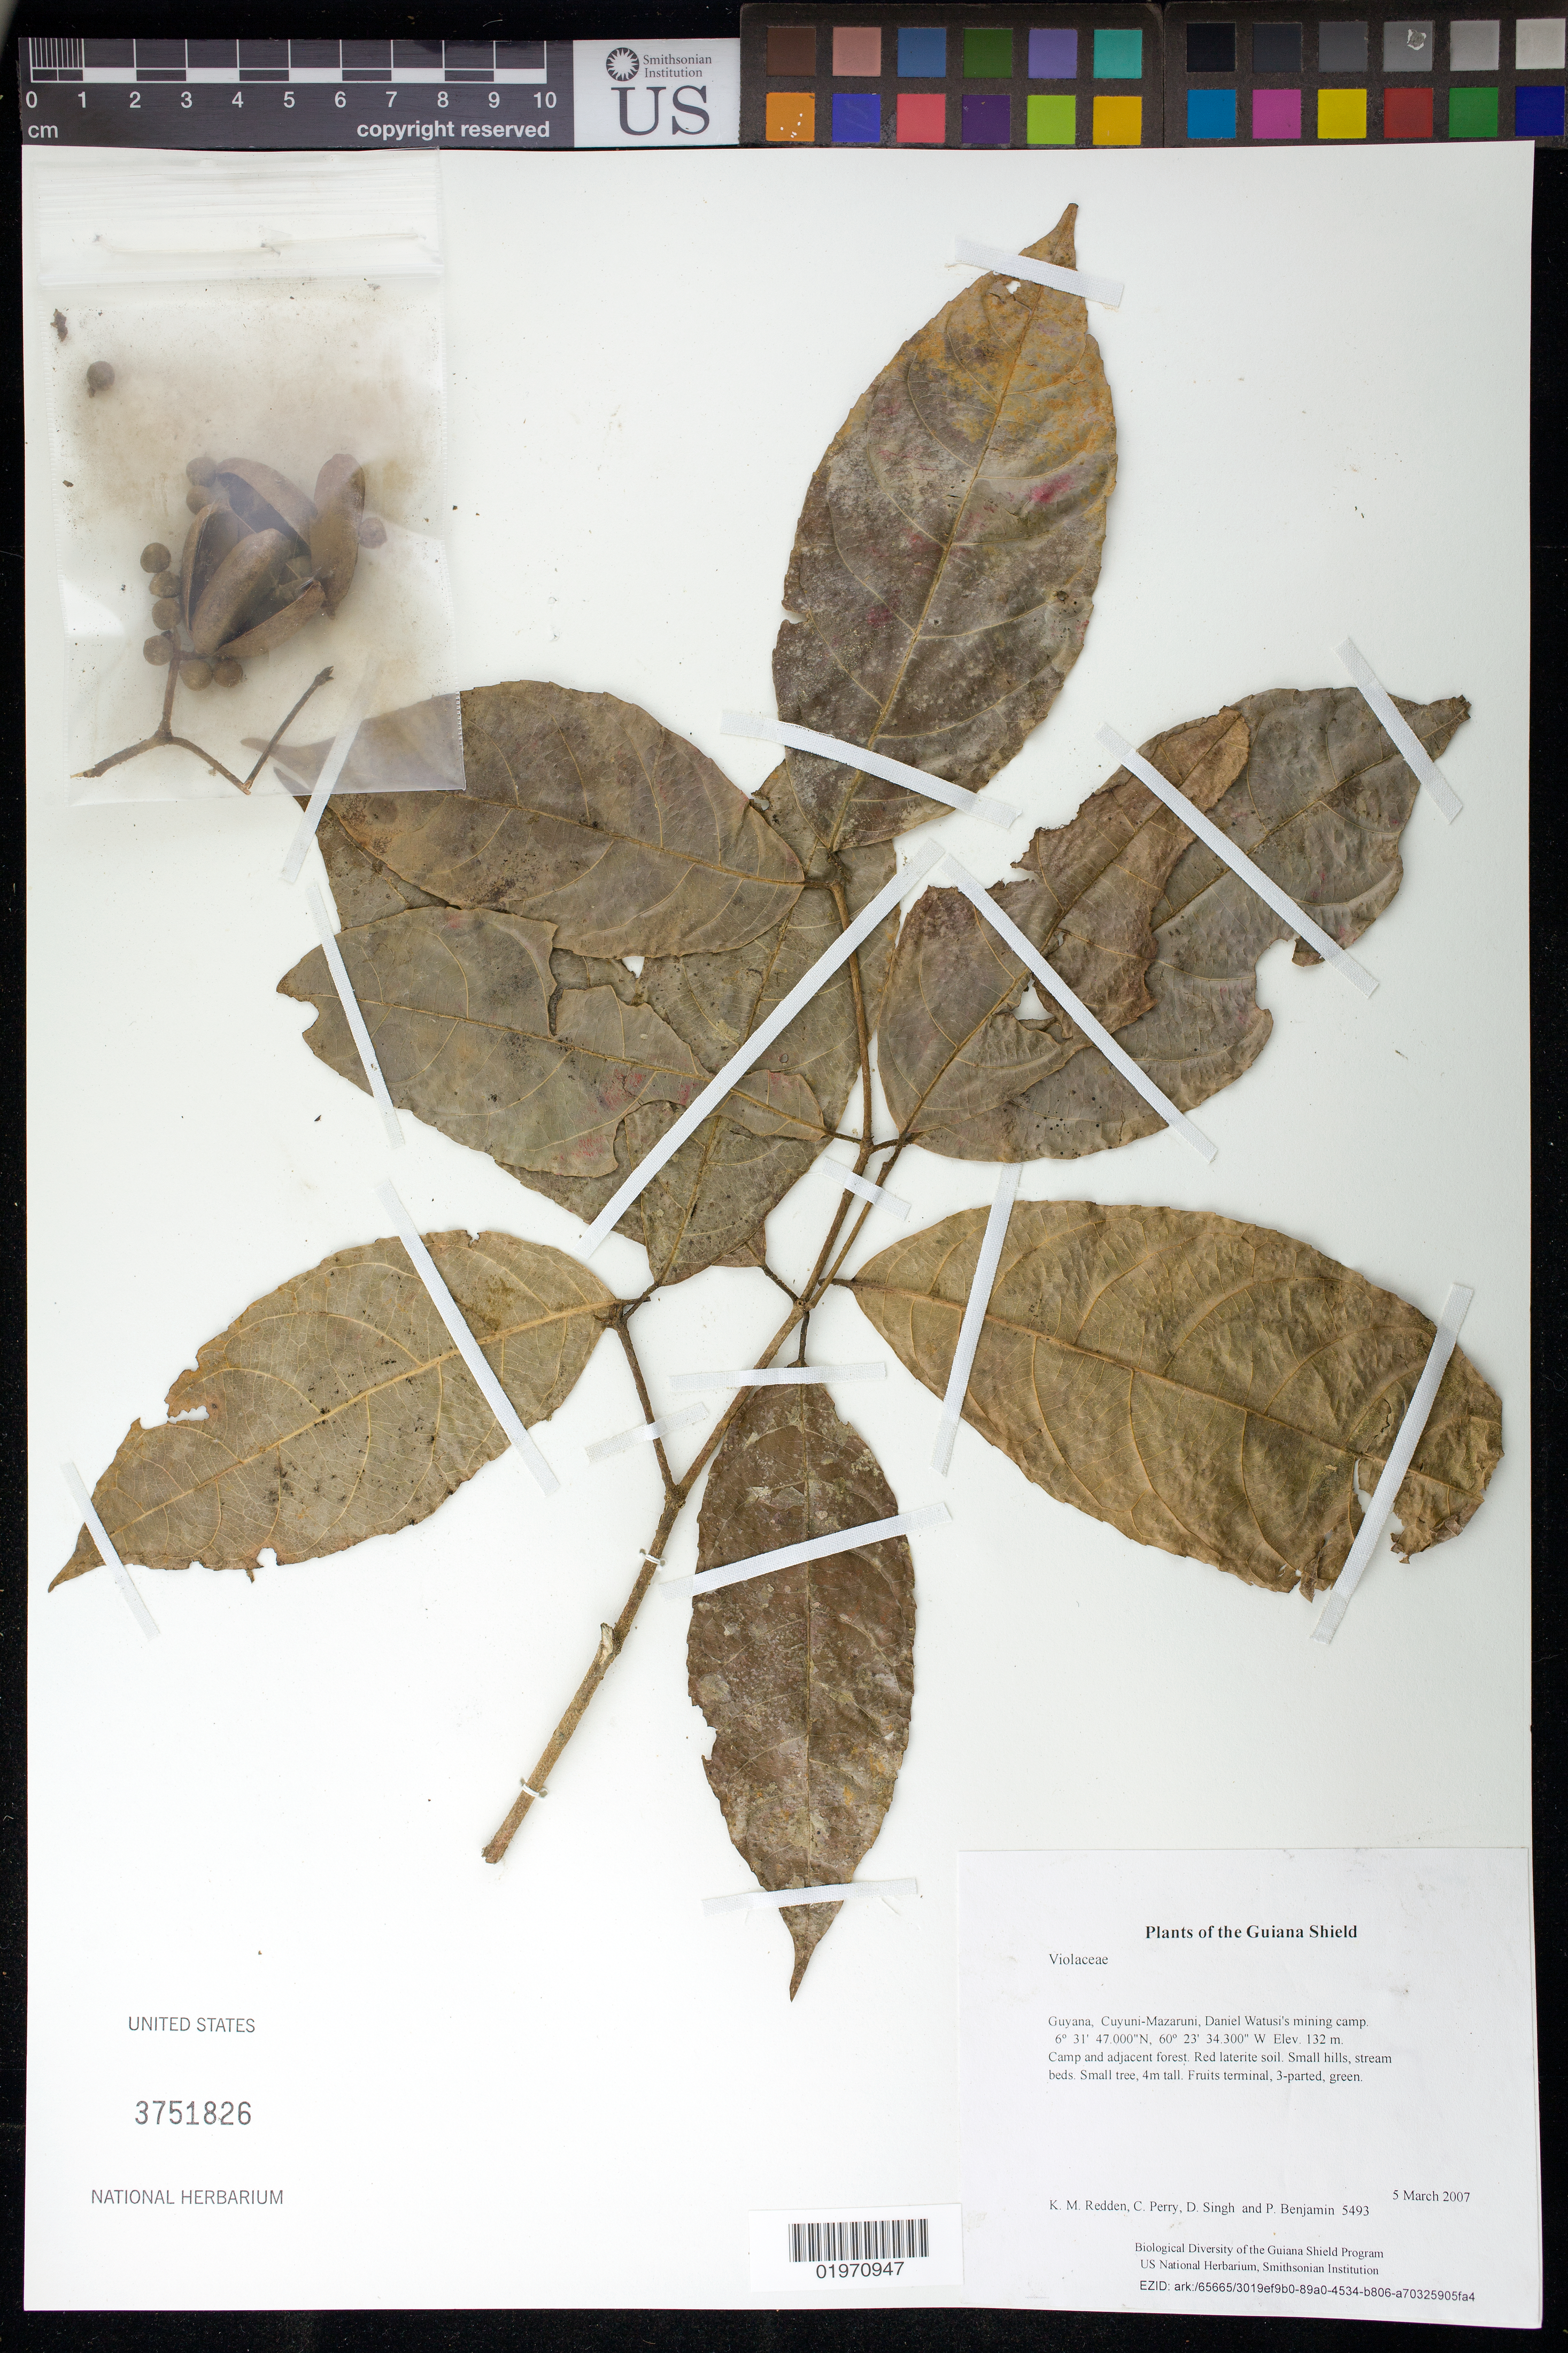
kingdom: Plantae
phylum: Tracheophyta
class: Magnoliopsida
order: Malpighiales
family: Violaceae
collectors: K. M. Redden, C. Perry, D. Singh & P. Benjamin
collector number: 5493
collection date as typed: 5 March 2007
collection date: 2007-03-05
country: Guyana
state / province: Cuyuni-Mazaruni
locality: Daniel Watusi's mining camp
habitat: Camp and adjacent forest. Red laterite soil. Small hills, stream beds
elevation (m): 132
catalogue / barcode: US 3751826